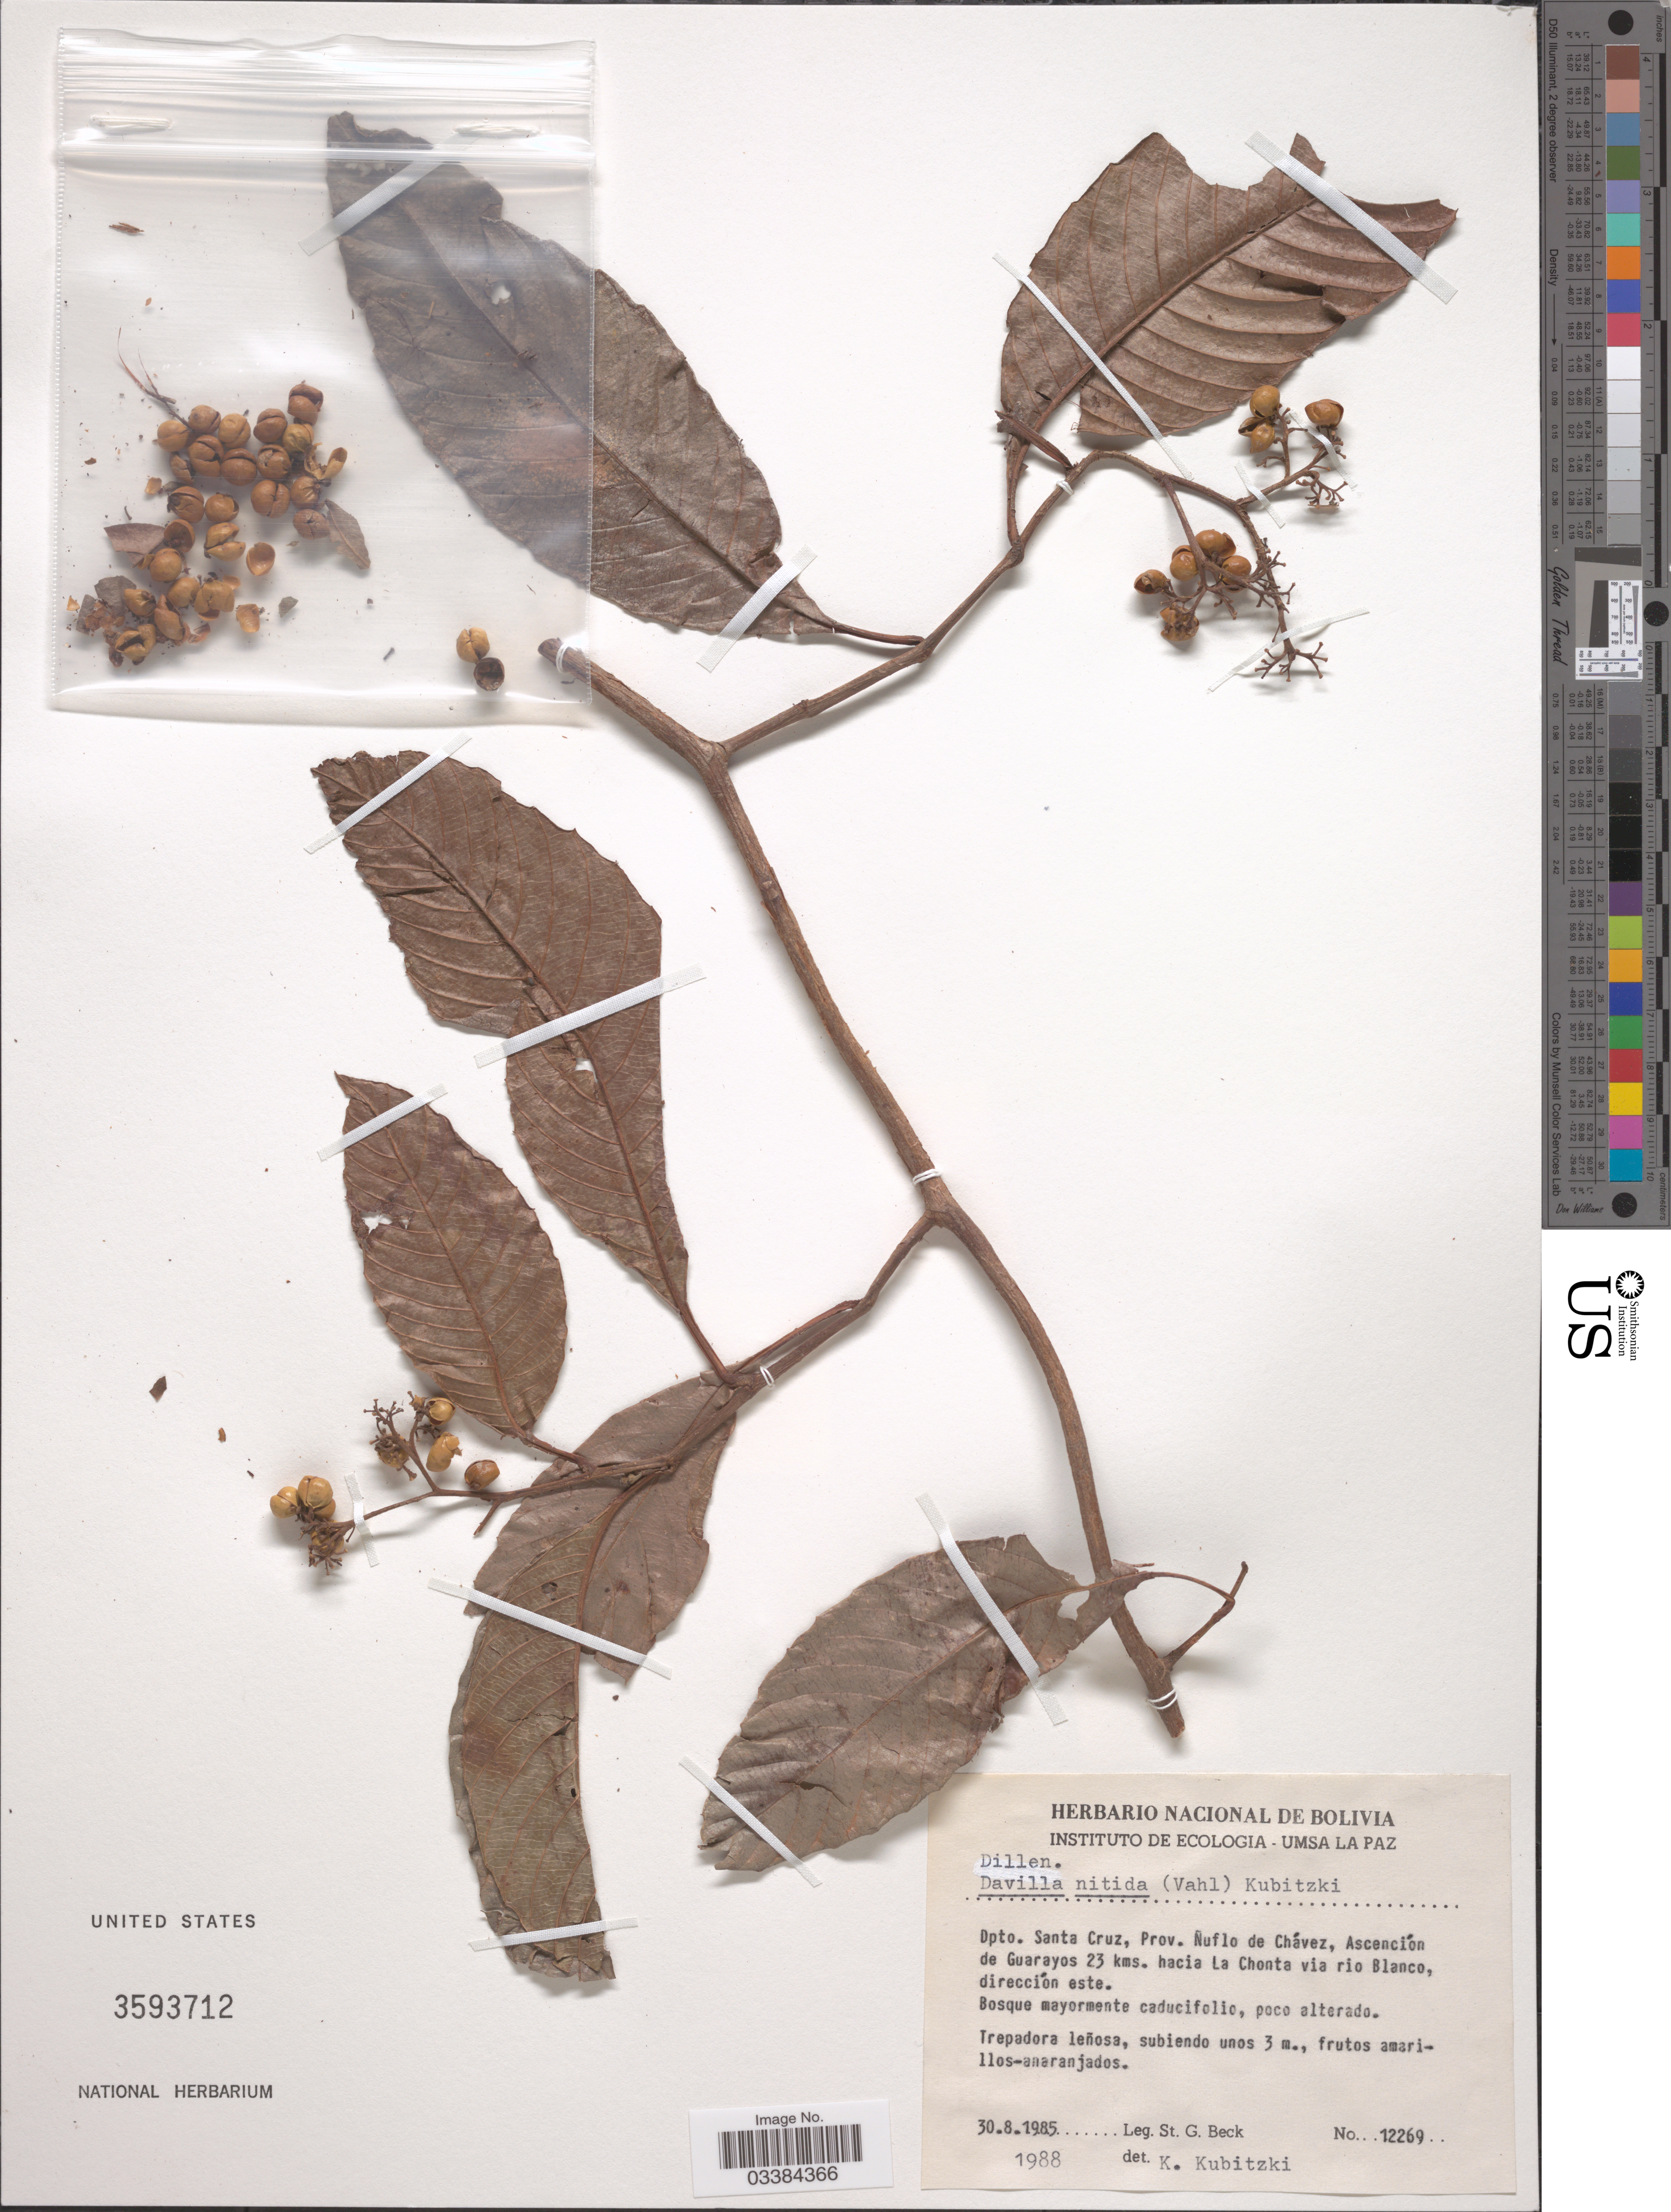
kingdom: Plantae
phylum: Tracheophyta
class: Magnoliopsida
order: Dilleniales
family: Dilleniaceae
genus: Davilla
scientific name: Davilla nitida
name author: (Vahl) Kubitzki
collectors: S. G. Beck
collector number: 12269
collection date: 1985-08-30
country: Bolivia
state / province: Santa Cruz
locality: Dpto. Santa Cruz, Prov. Nuflo de Chávez, Ascención de Guarayos 23 kms. hacia La Chonta via rio Blanco, dirección este.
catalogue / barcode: US 3593712